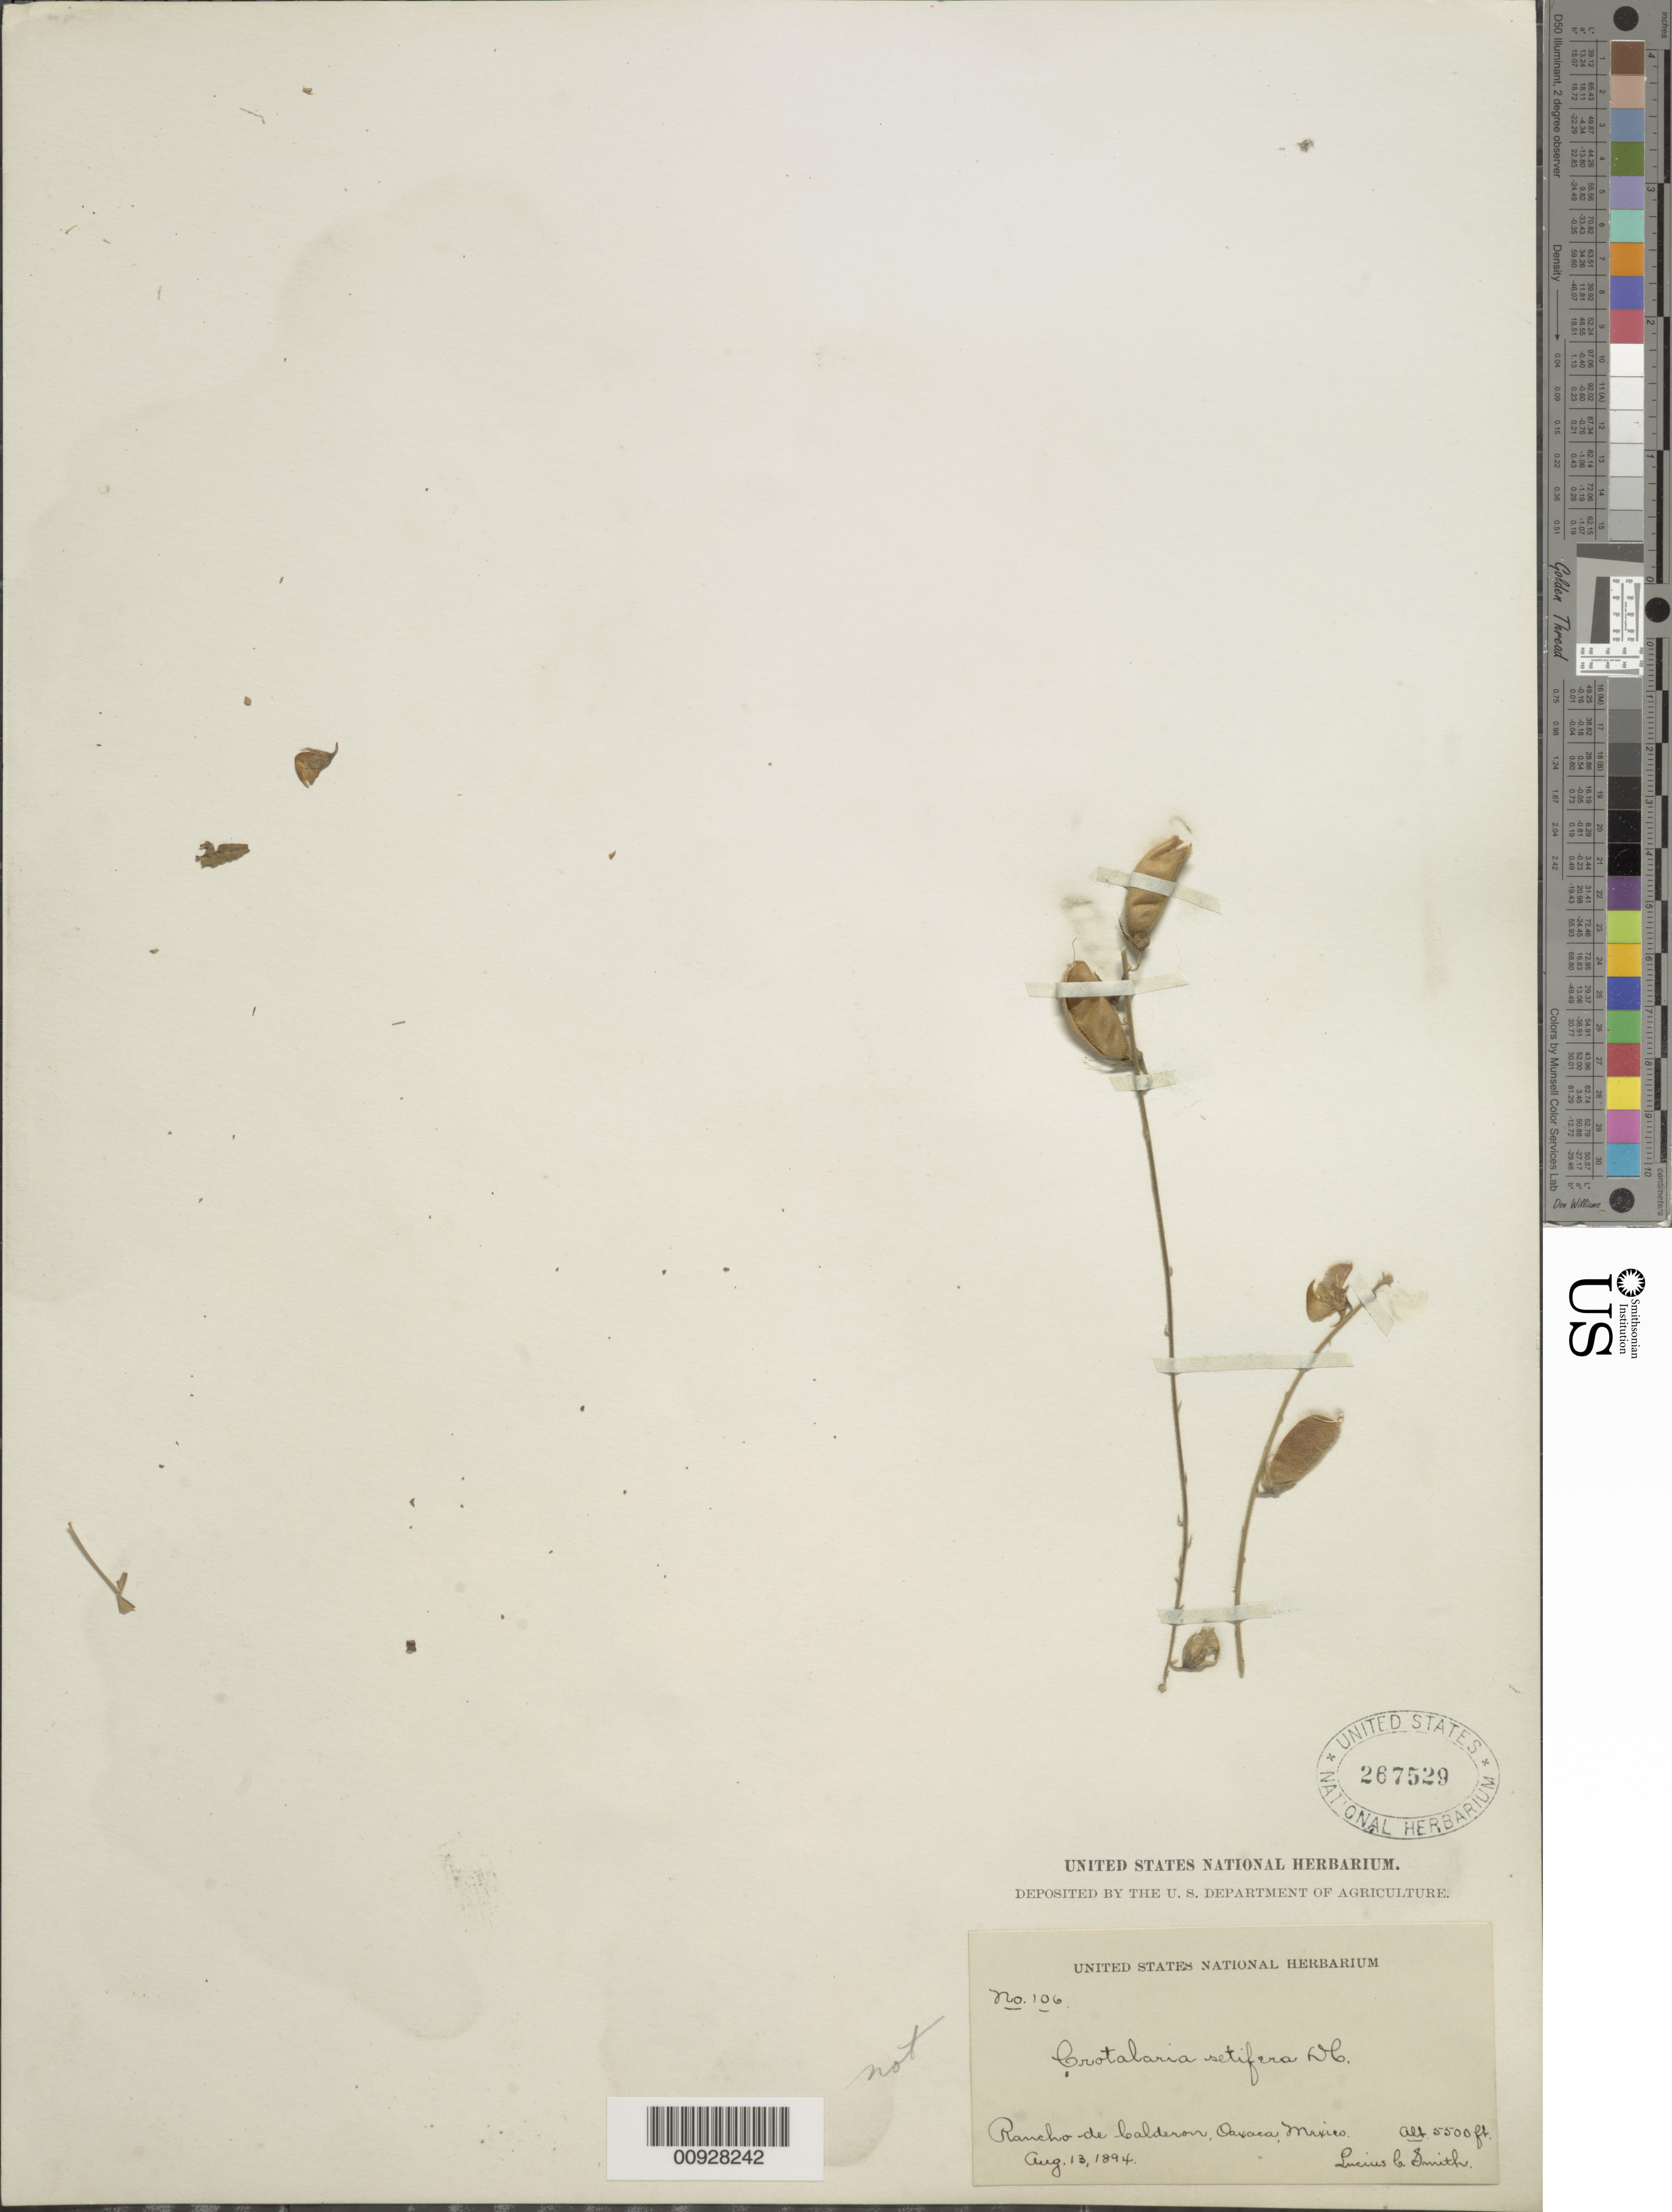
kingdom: Plantae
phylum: Tracheophyta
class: Magnoliopsida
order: Fabales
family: Fabaceae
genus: Crotalaria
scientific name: Crotalaria sp.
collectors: L. C. Smith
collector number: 106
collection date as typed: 13 Aug 1894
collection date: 1894-08-13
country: Mexico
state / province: Oaxaca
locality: Rancho de Calderon, Oaxaca.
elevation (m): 1676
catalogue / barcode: US 267529